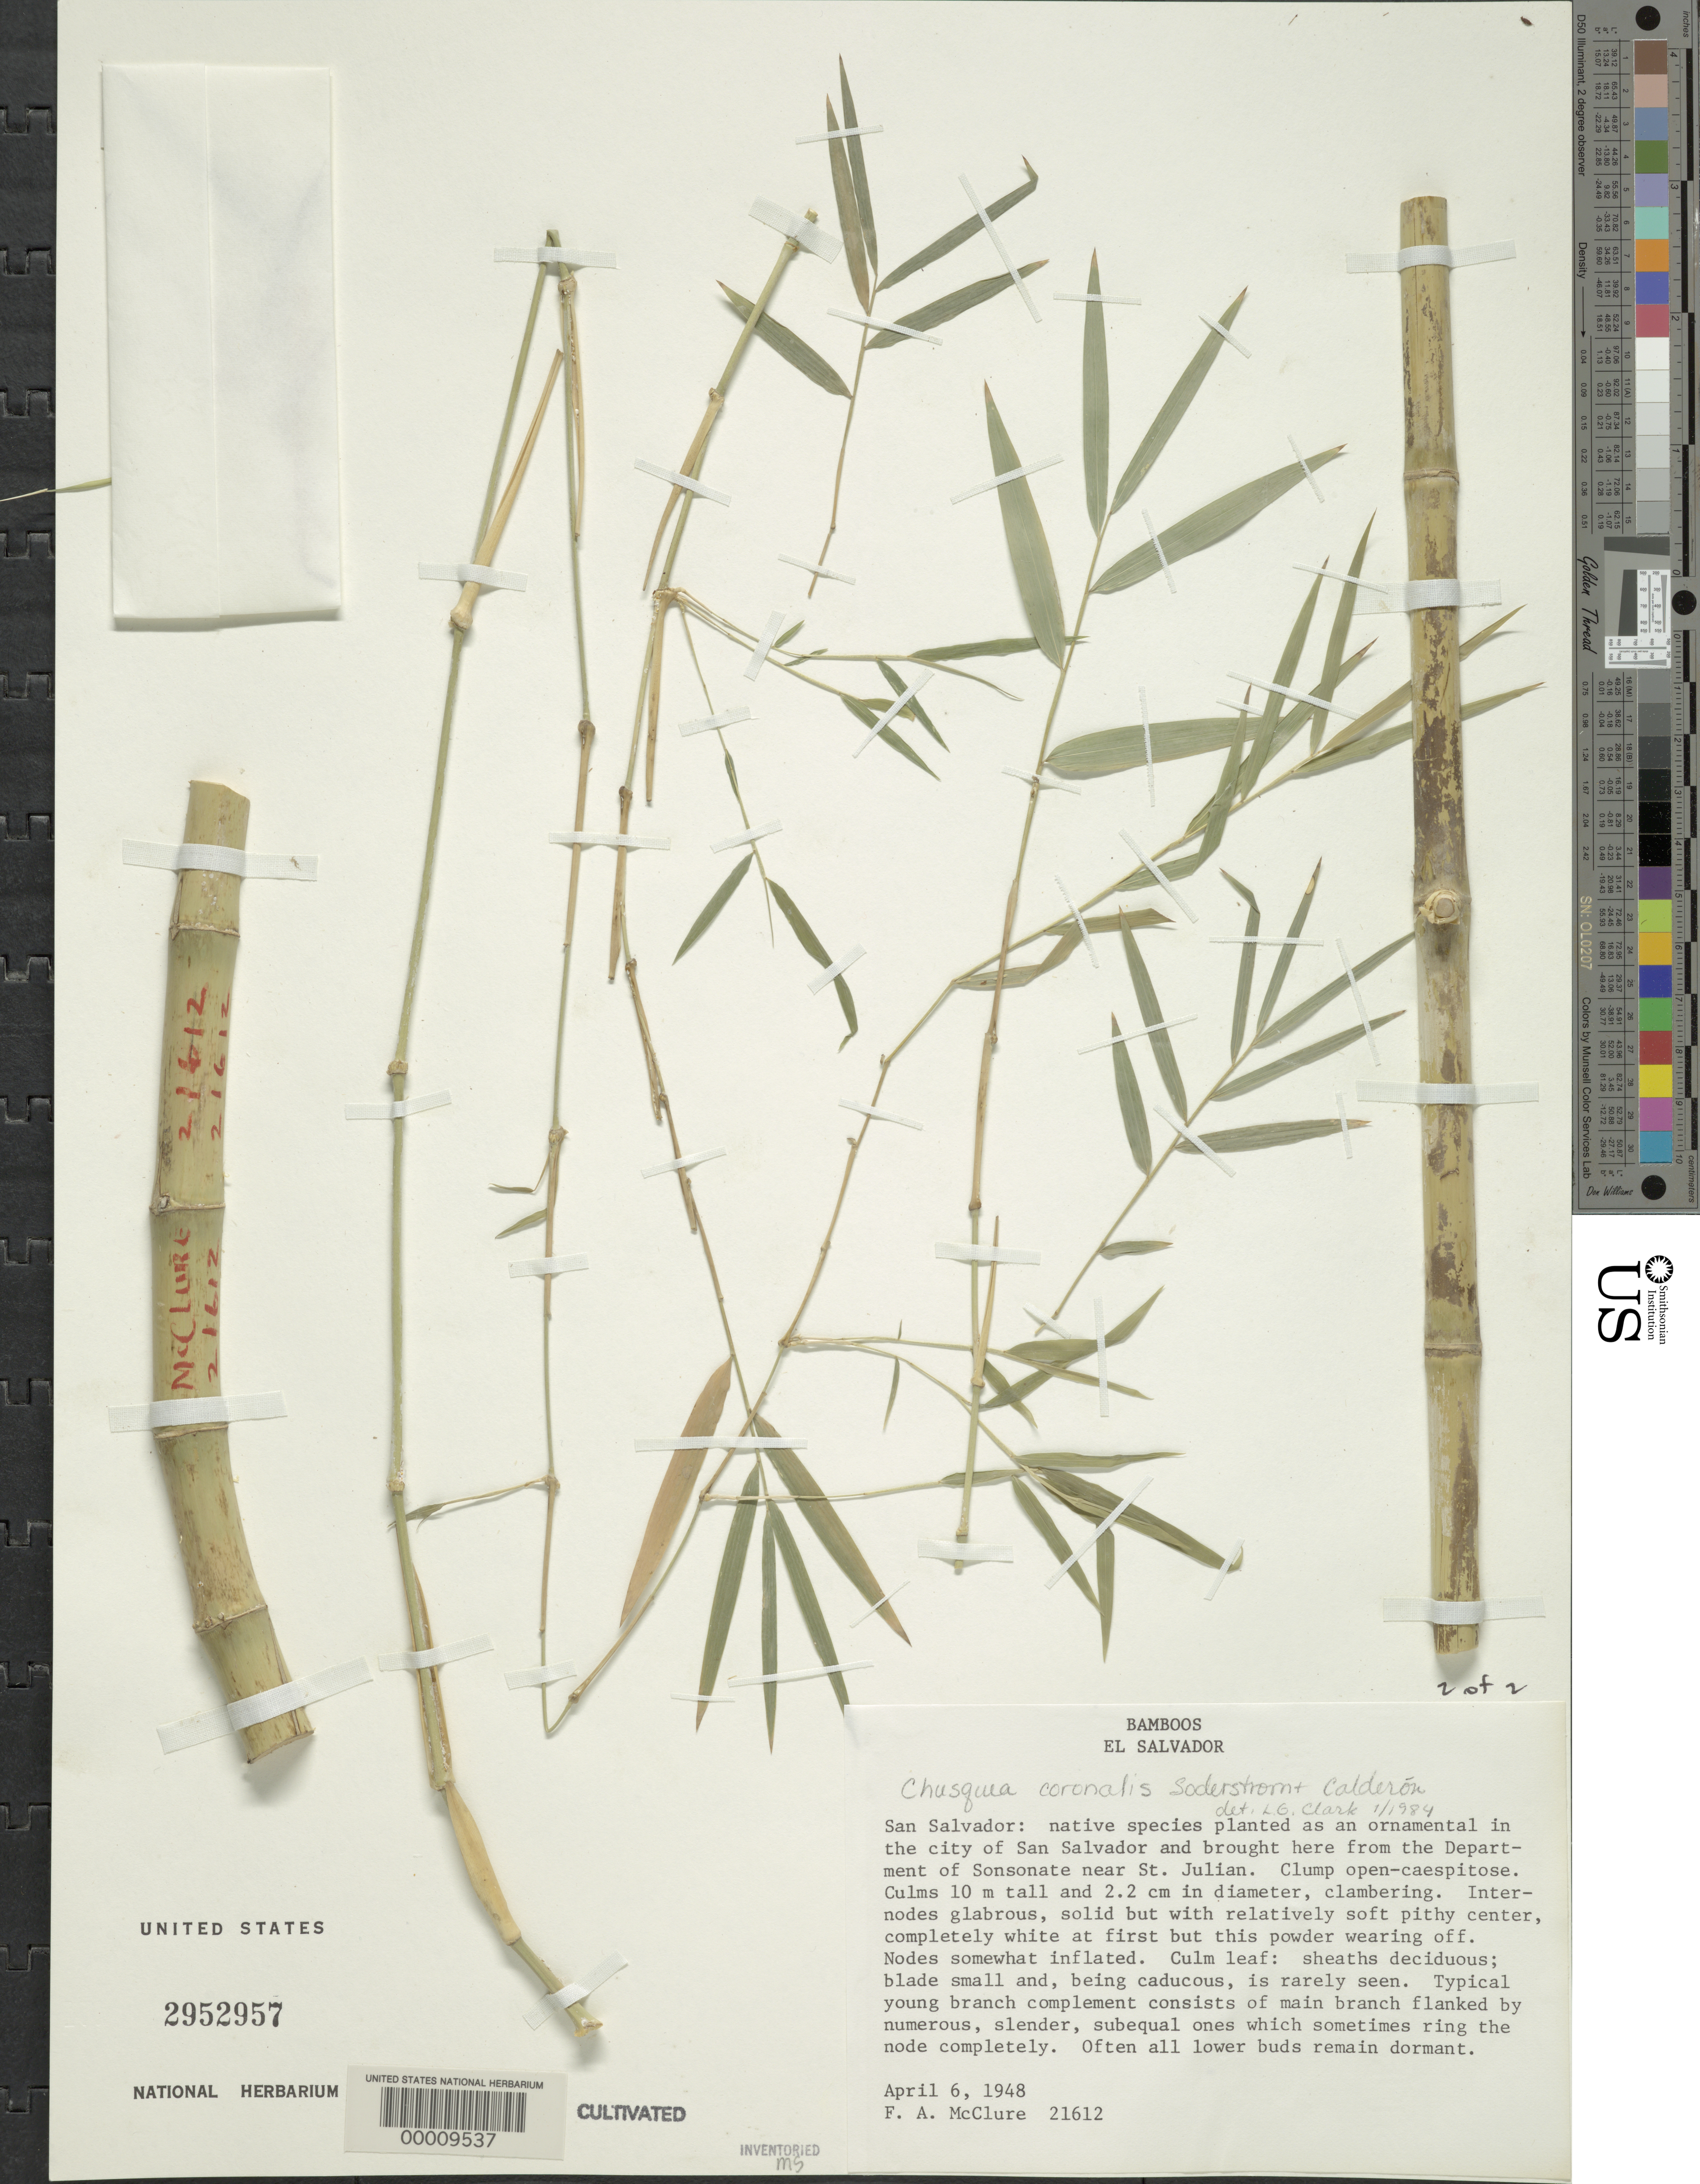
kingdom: Plantae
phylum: Tracheophyta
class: Liliopsida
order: Poales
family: Poaceae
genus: Chusquea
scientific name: Chusquea sp.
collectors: F. A. McClure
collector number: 21612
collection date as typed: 06 Apr 1948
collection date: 1948-04-06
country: El Salvador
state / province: San Salvador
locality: San salvador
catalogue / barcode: US 2952957